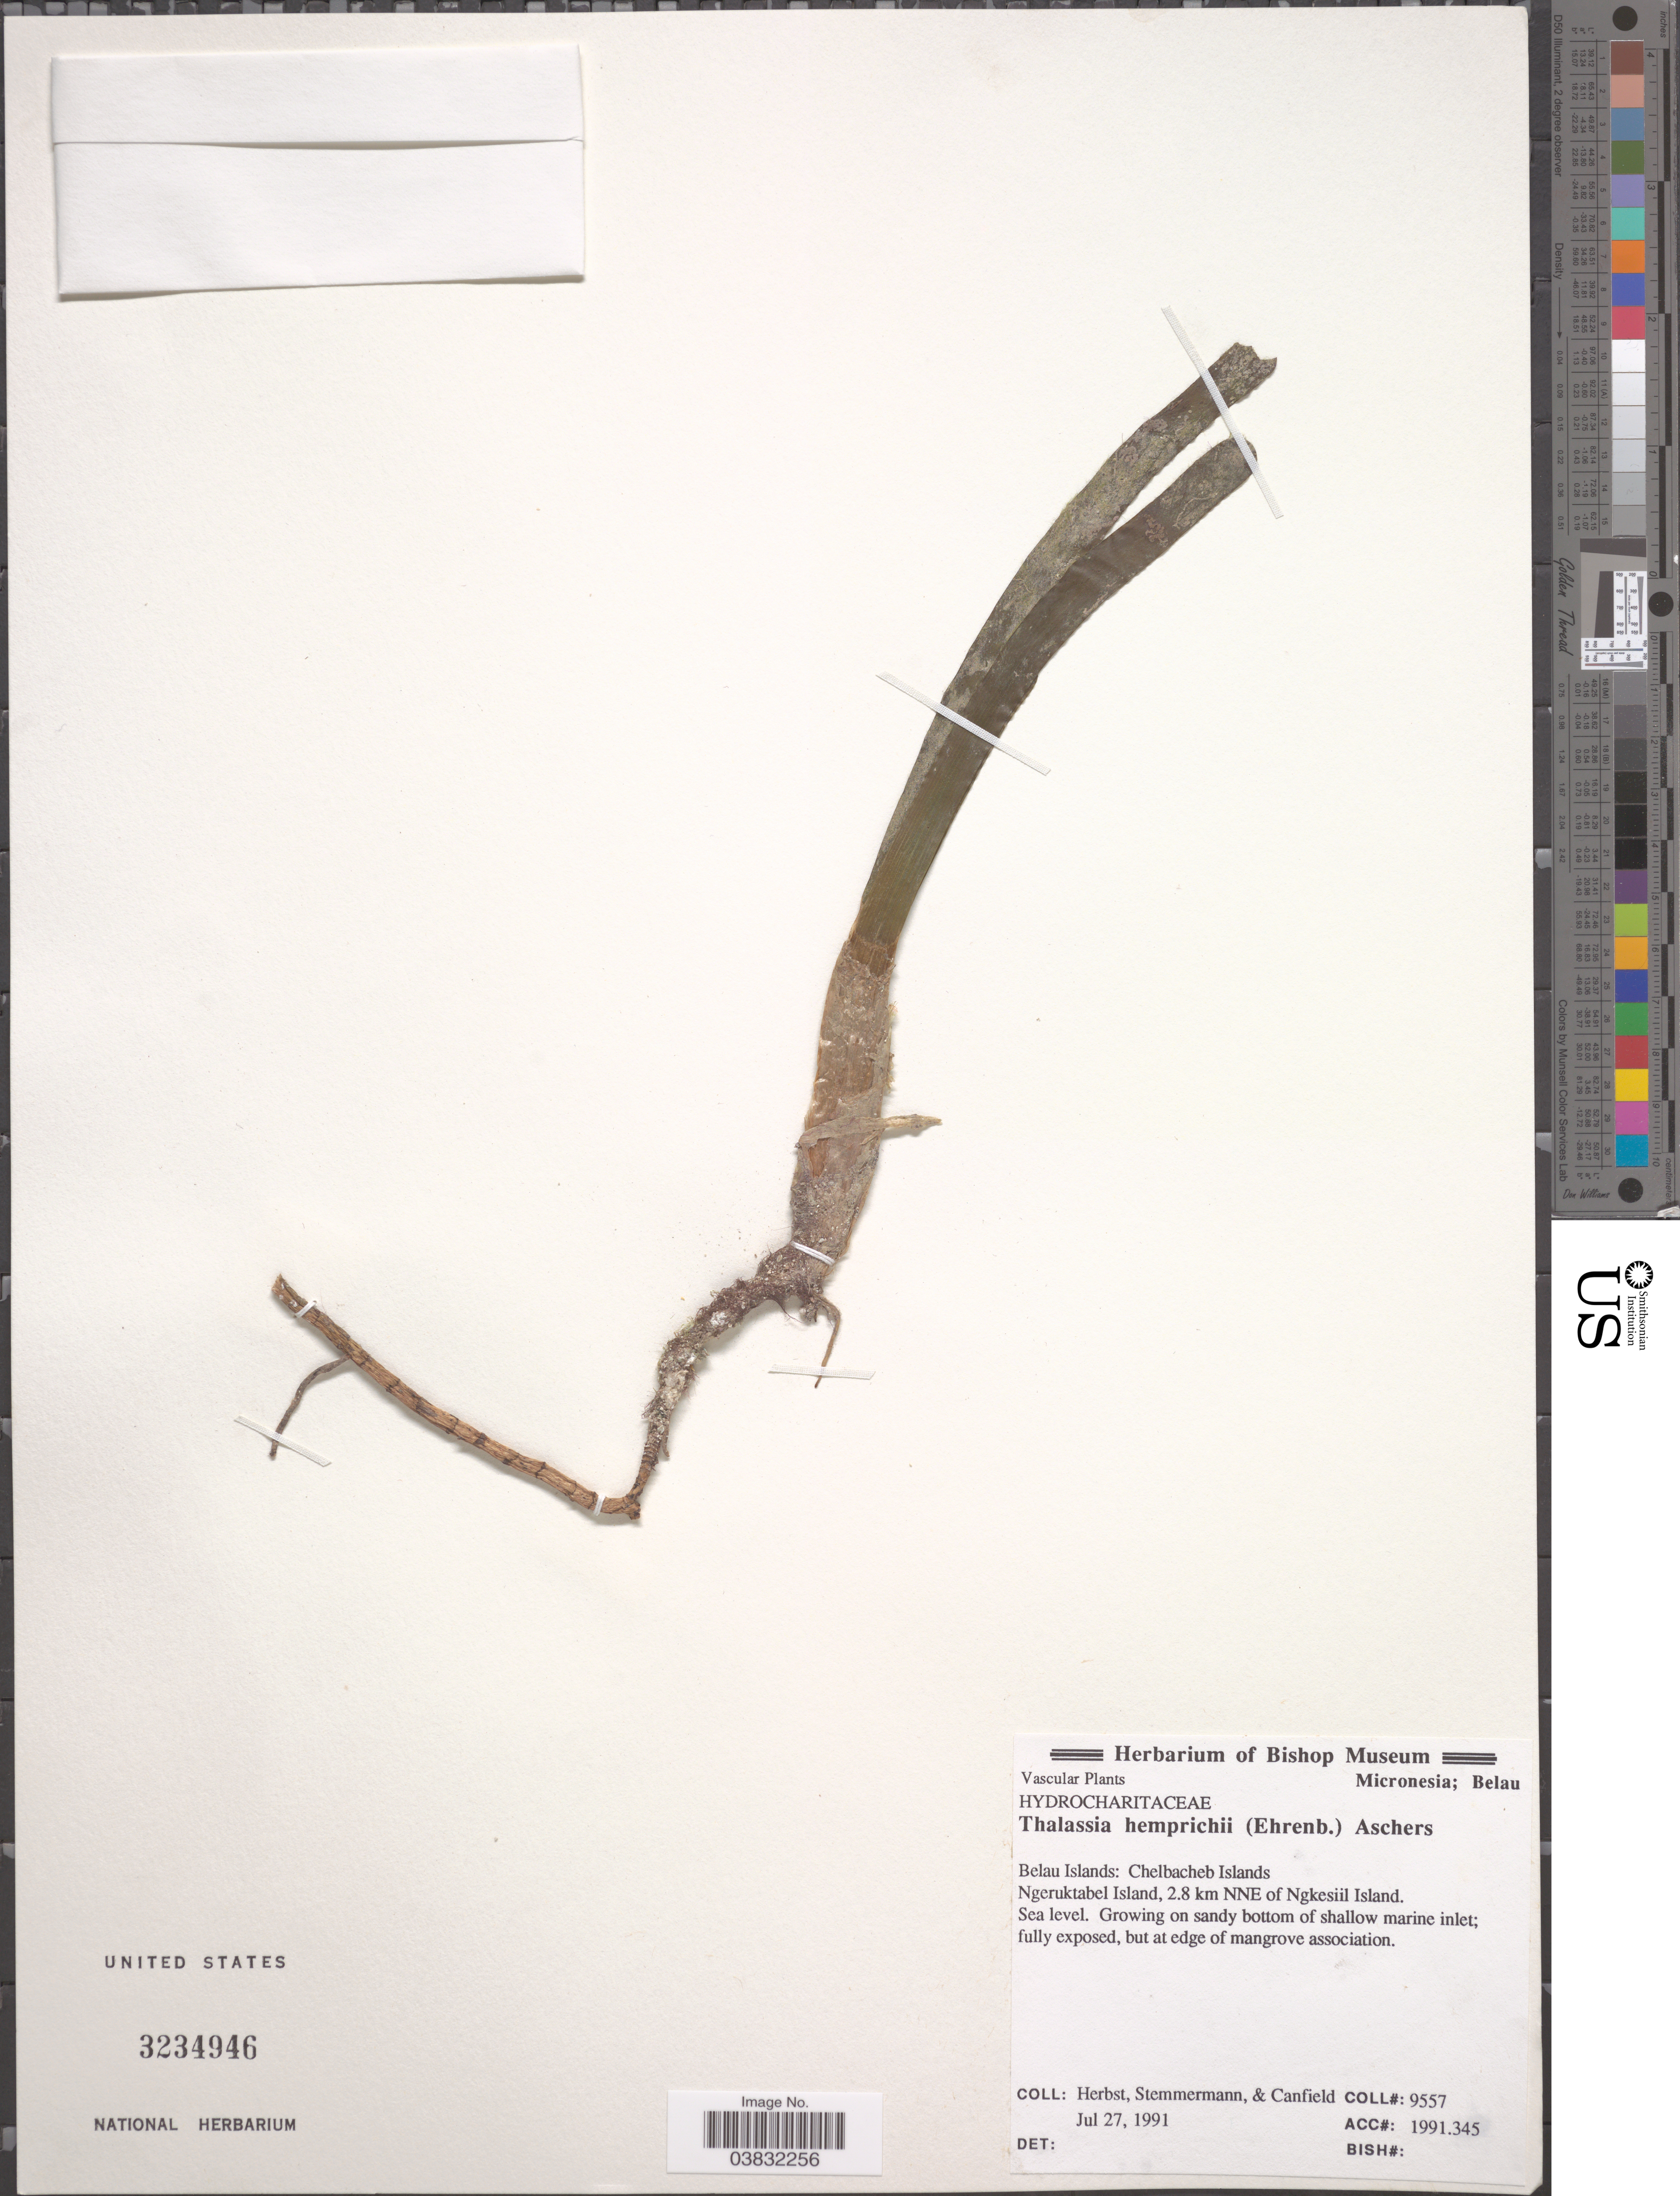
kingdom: Plantae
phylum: Tracheophyta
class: Liliopsida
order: Alismatales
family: Hydrocharitaceae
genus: Thalassia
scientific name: Thalassia hemprichii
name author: Asch.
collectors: -. Herbst, -. Stemmermann & -. Canfield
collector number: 9557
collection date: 1991-07-27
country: Palau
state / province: Koror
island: Ngeruktabel [Urukthapel]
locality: Belau Islands: Chelbacheb Islands. Ngeruktabel Island, 2.8 km NNE of Ngkesiil Island. On sandy bottom of shallow marine inlet.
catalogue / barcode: US 3234946